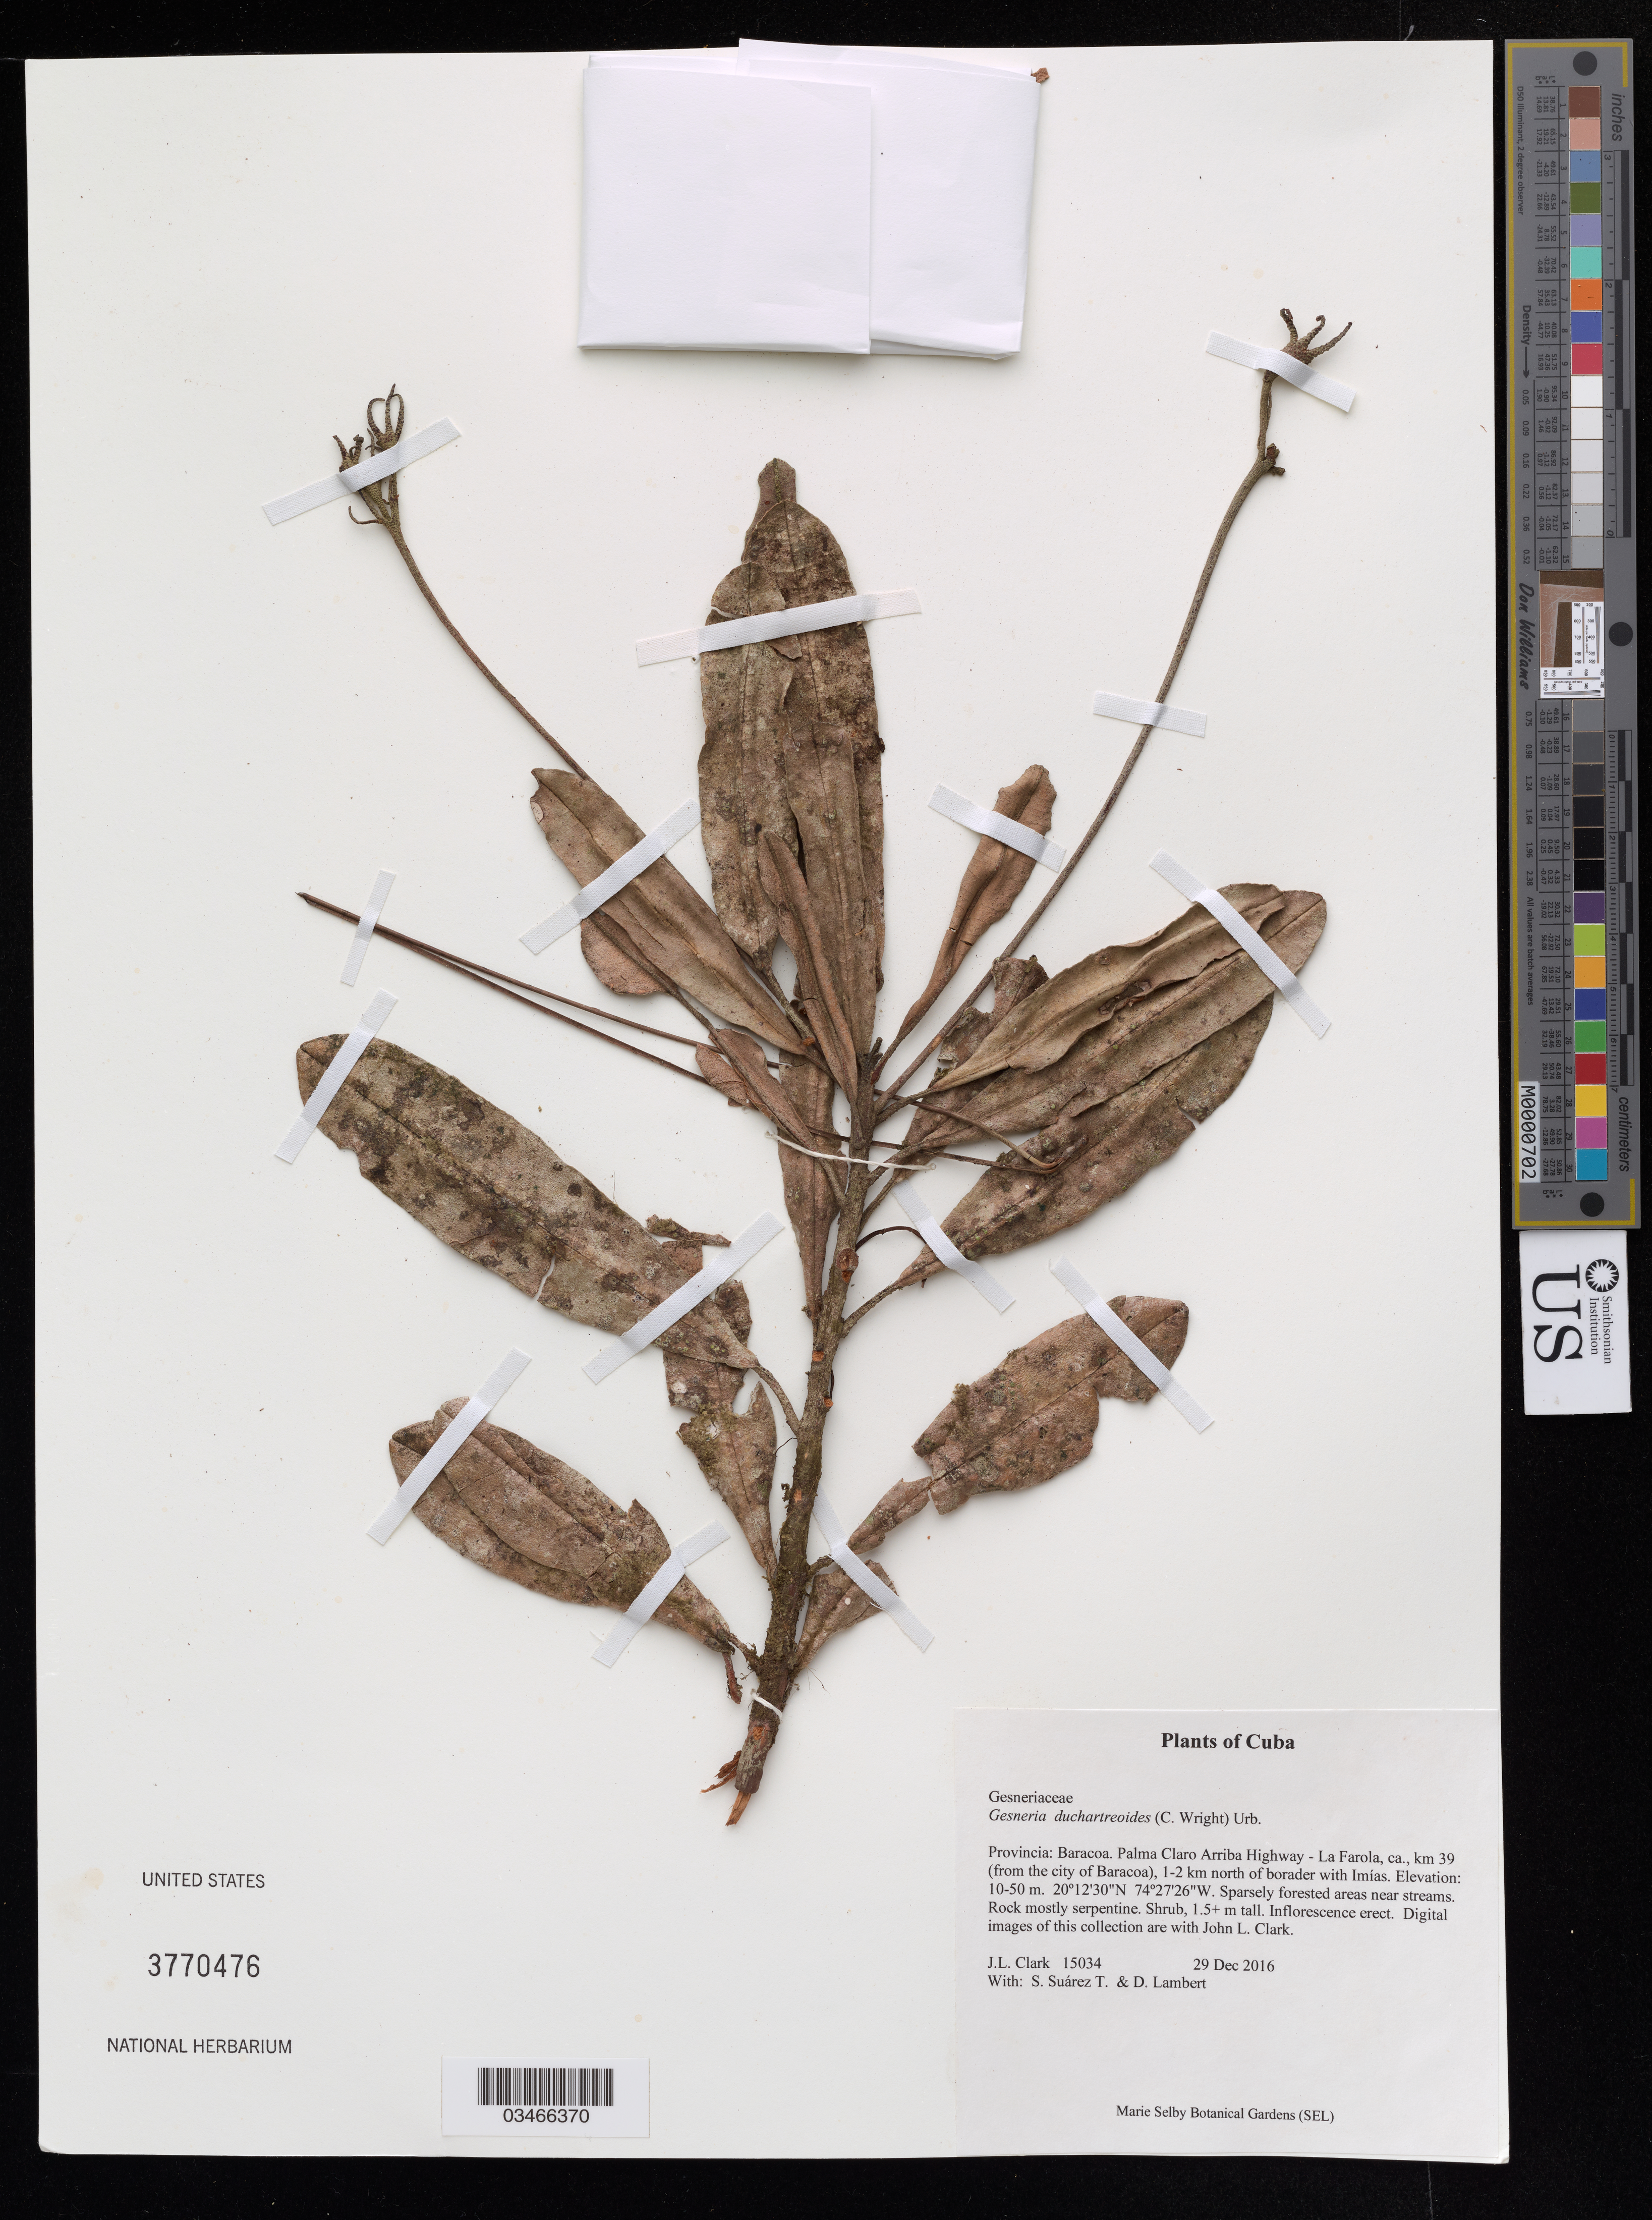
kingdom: Plantae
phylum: Tracheophyta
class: Magnoliopsida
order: Lamiales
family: Gesneriaceae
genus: Gesneria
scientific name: Gesneria duchartreoides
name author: (C. Wright) Urb.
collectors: J. Clark, S. Suárez T. & D. Lambert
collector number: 15034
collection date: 2016-12-29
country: Cuba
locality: Provincia: Baracoa. Palma Claro Arriba Highway - La Farola, ca., km 39 (from the city of Baracoa), 1-2 km north of border with Imías.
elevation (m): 10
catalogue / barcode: US 3770476